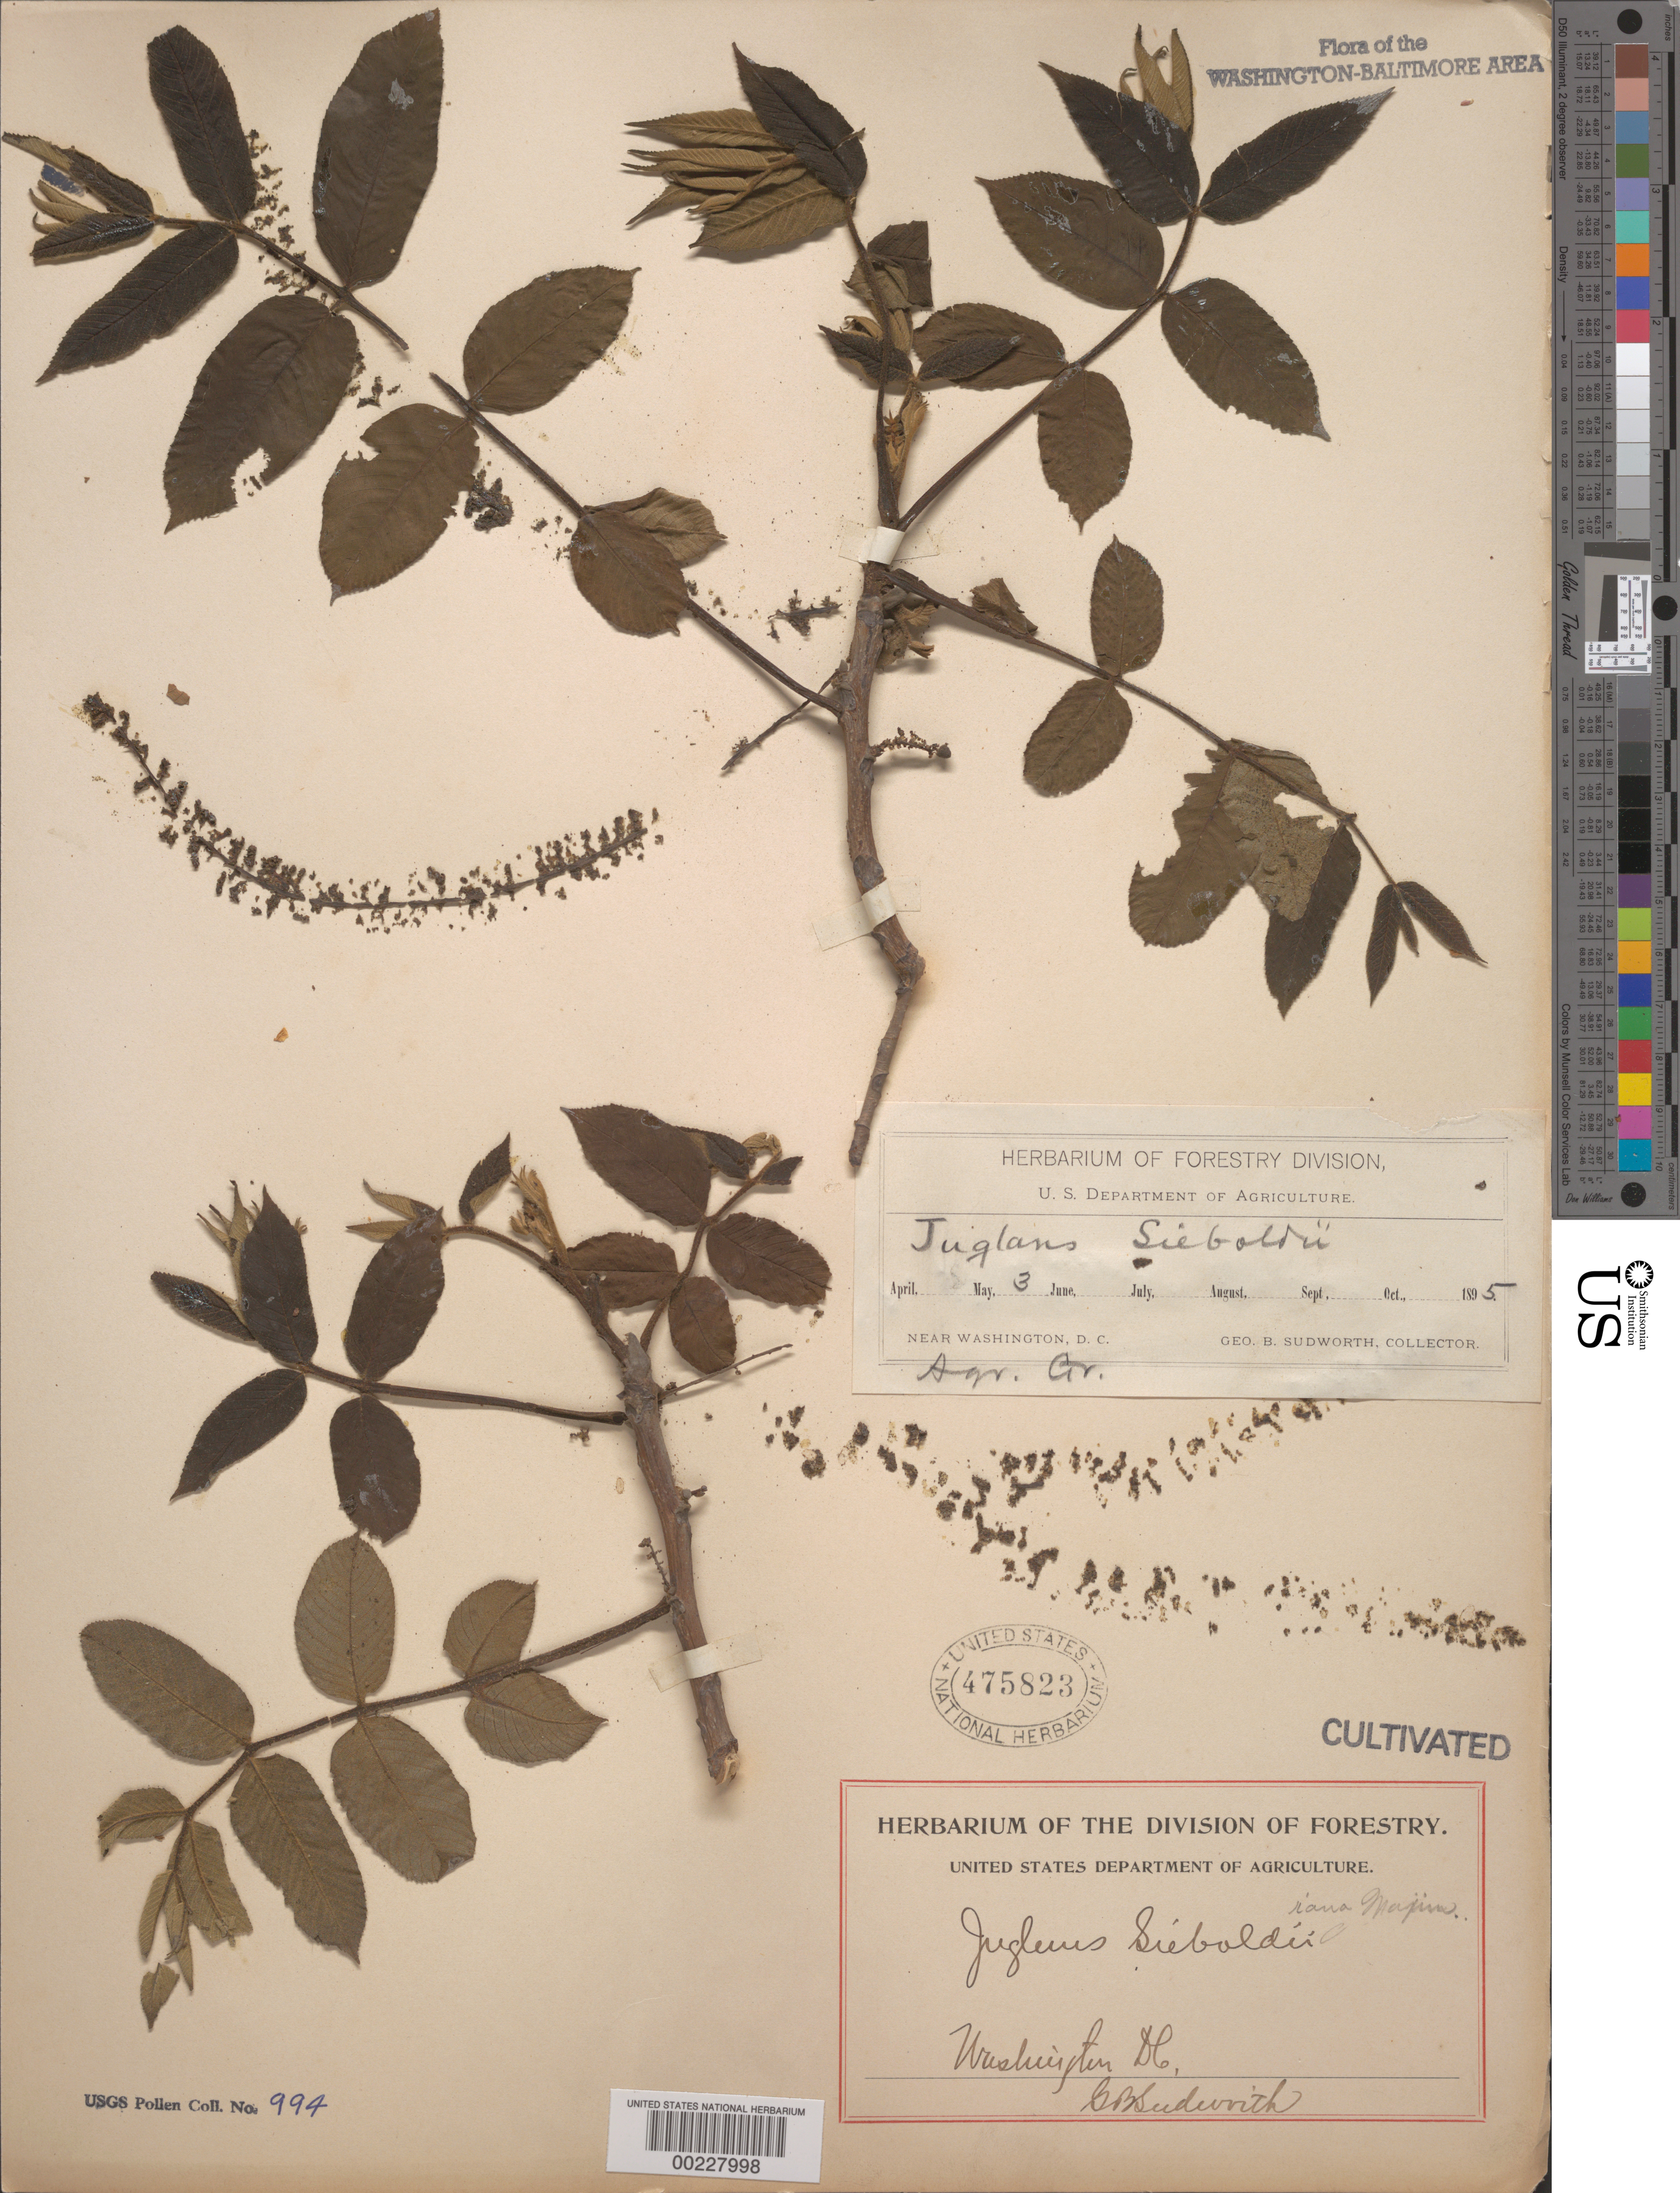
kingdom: Plantae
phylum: Tracheophyta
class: Magnoliopsida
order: Fagales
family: Juglandaceae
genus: Juglans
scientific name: Juglans sieboldiana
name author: Maxim.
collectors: G. B. Sudworth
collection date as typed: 03 May 1895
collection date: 1895-05-03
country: United States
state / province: District of Columbia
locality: Agricultural grounds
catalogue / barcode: US 475823